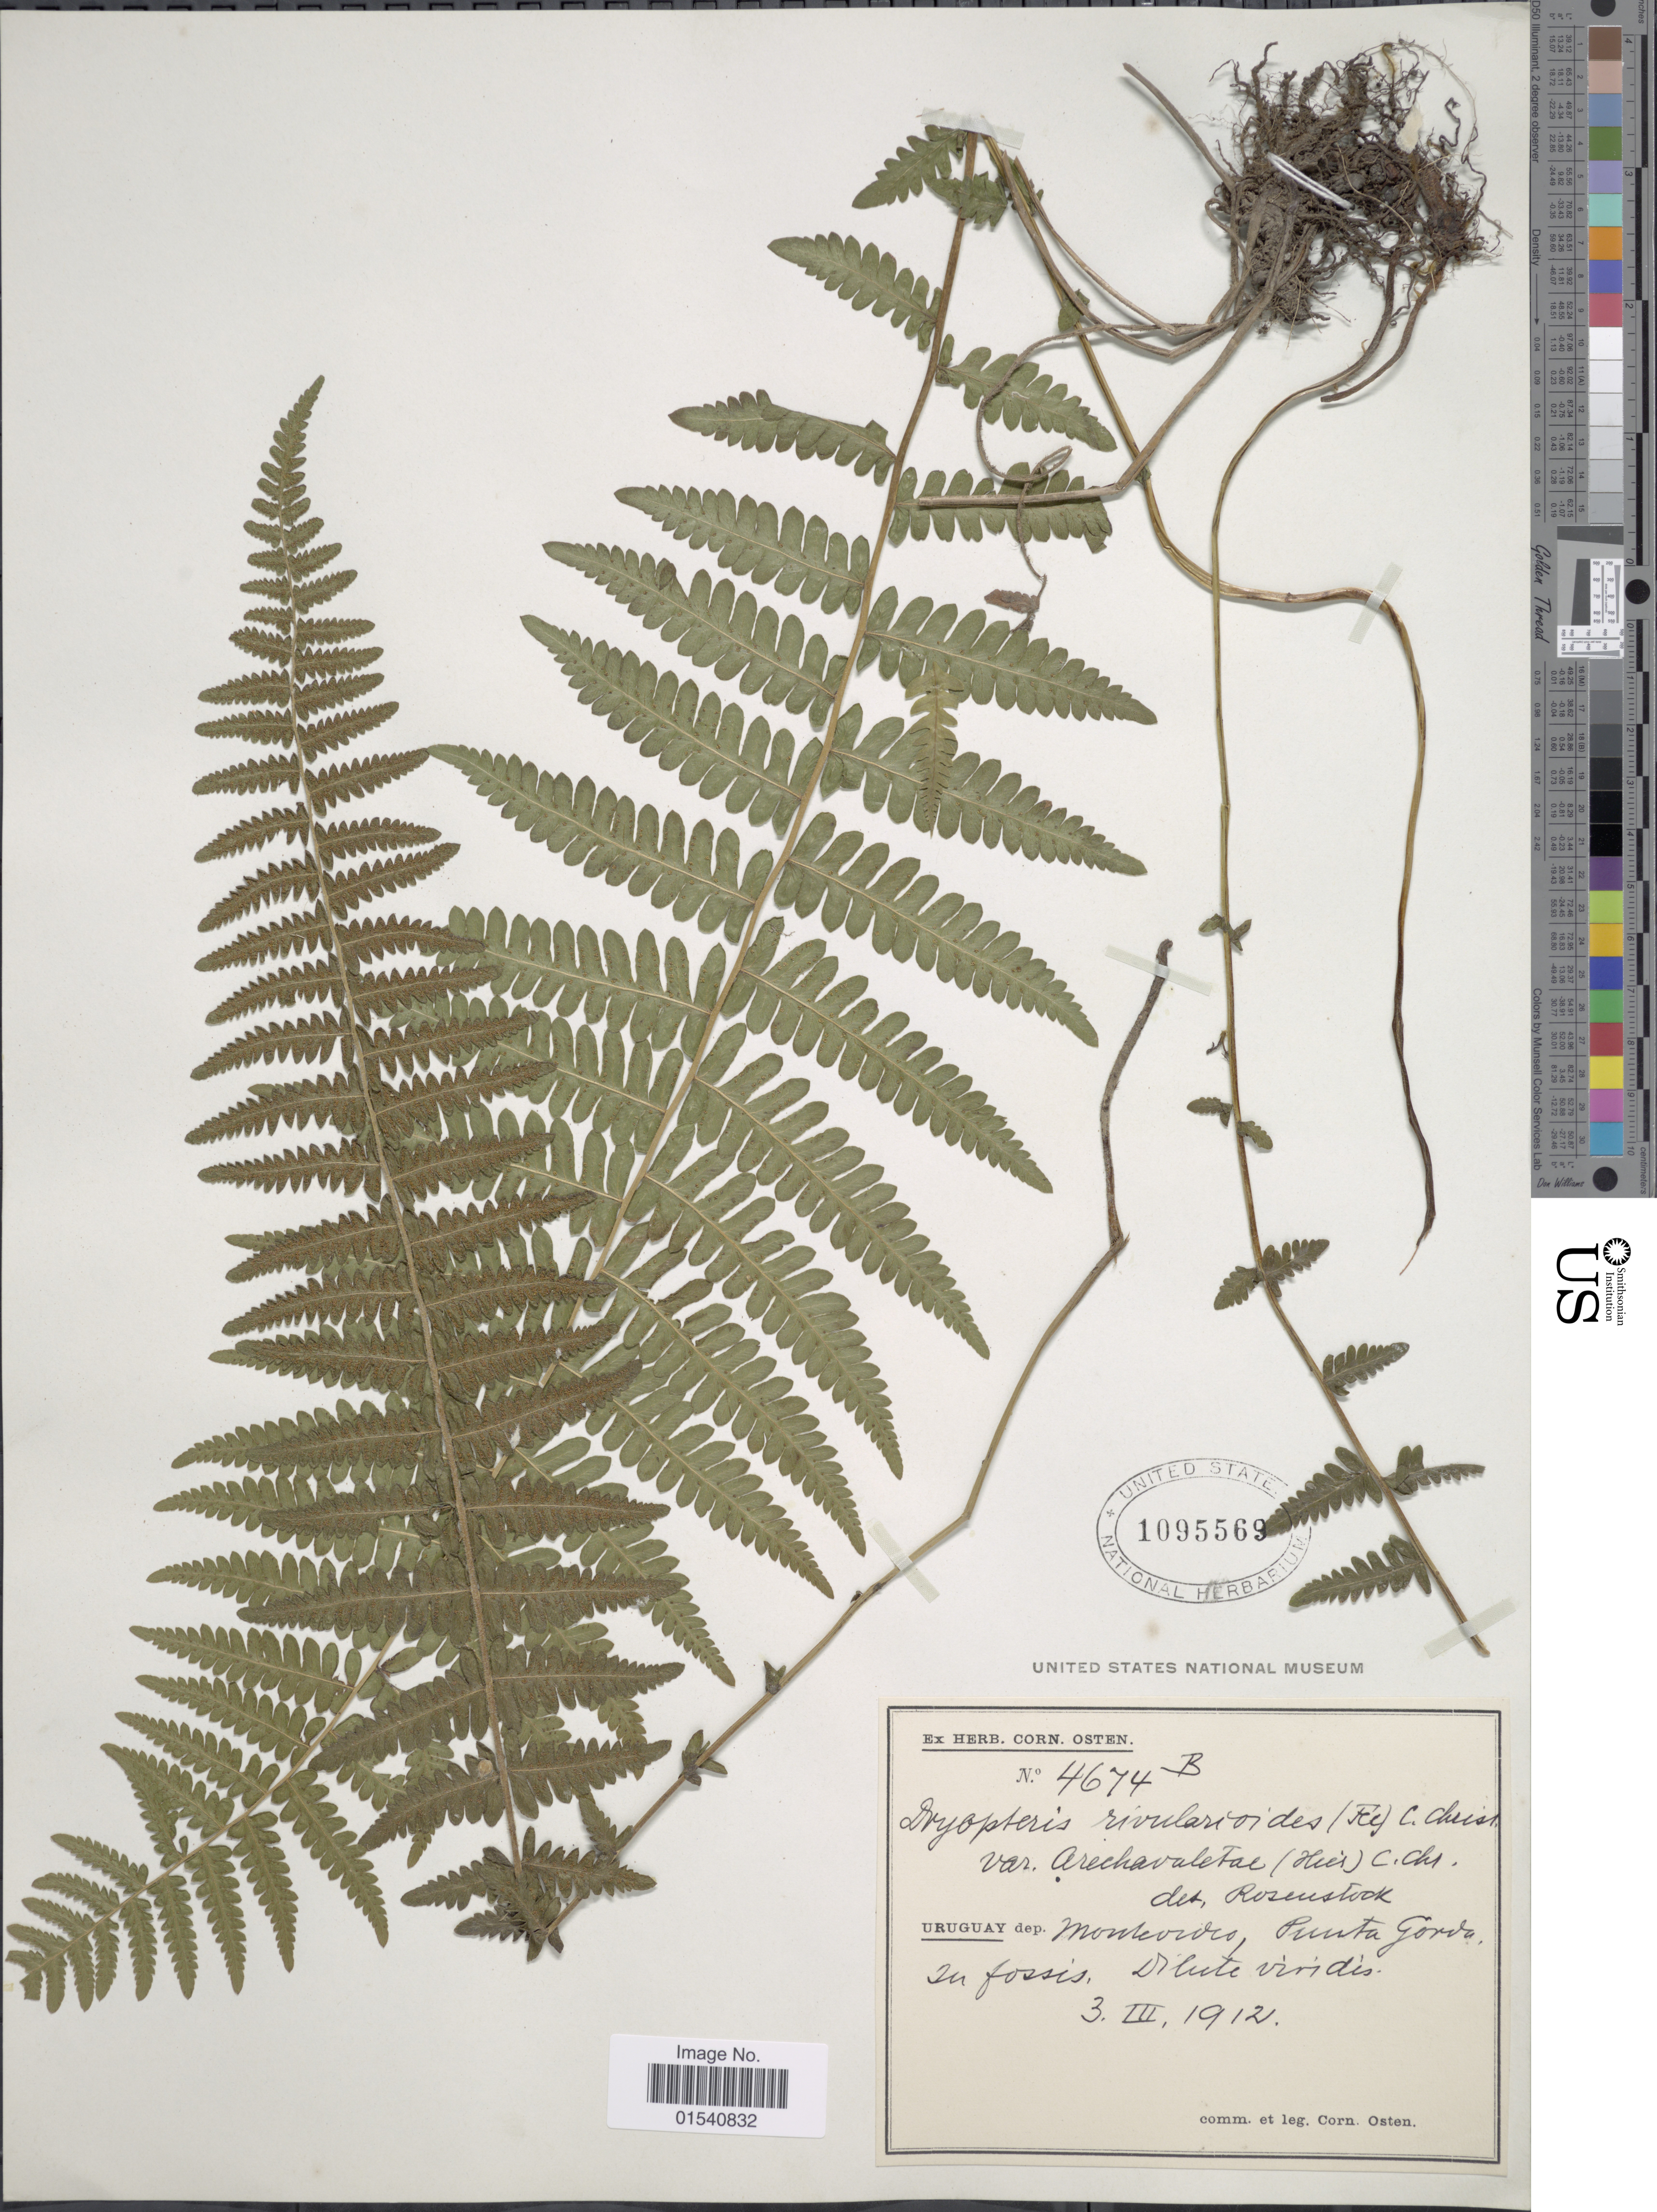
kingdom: Plantae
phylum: Tracheophyta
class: Polypodiopsida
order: Polypodiales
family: Thelypteridaceae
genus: Amauropelta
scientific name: Amauropelta rivularioides (Fée) comb. nov., ined 2015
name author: (Fée)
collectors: C. Osten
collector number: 4674B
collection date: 1912-03-03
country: Uruguay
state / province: Montevideo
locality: Punta Gorda.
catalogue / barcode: US 1095569